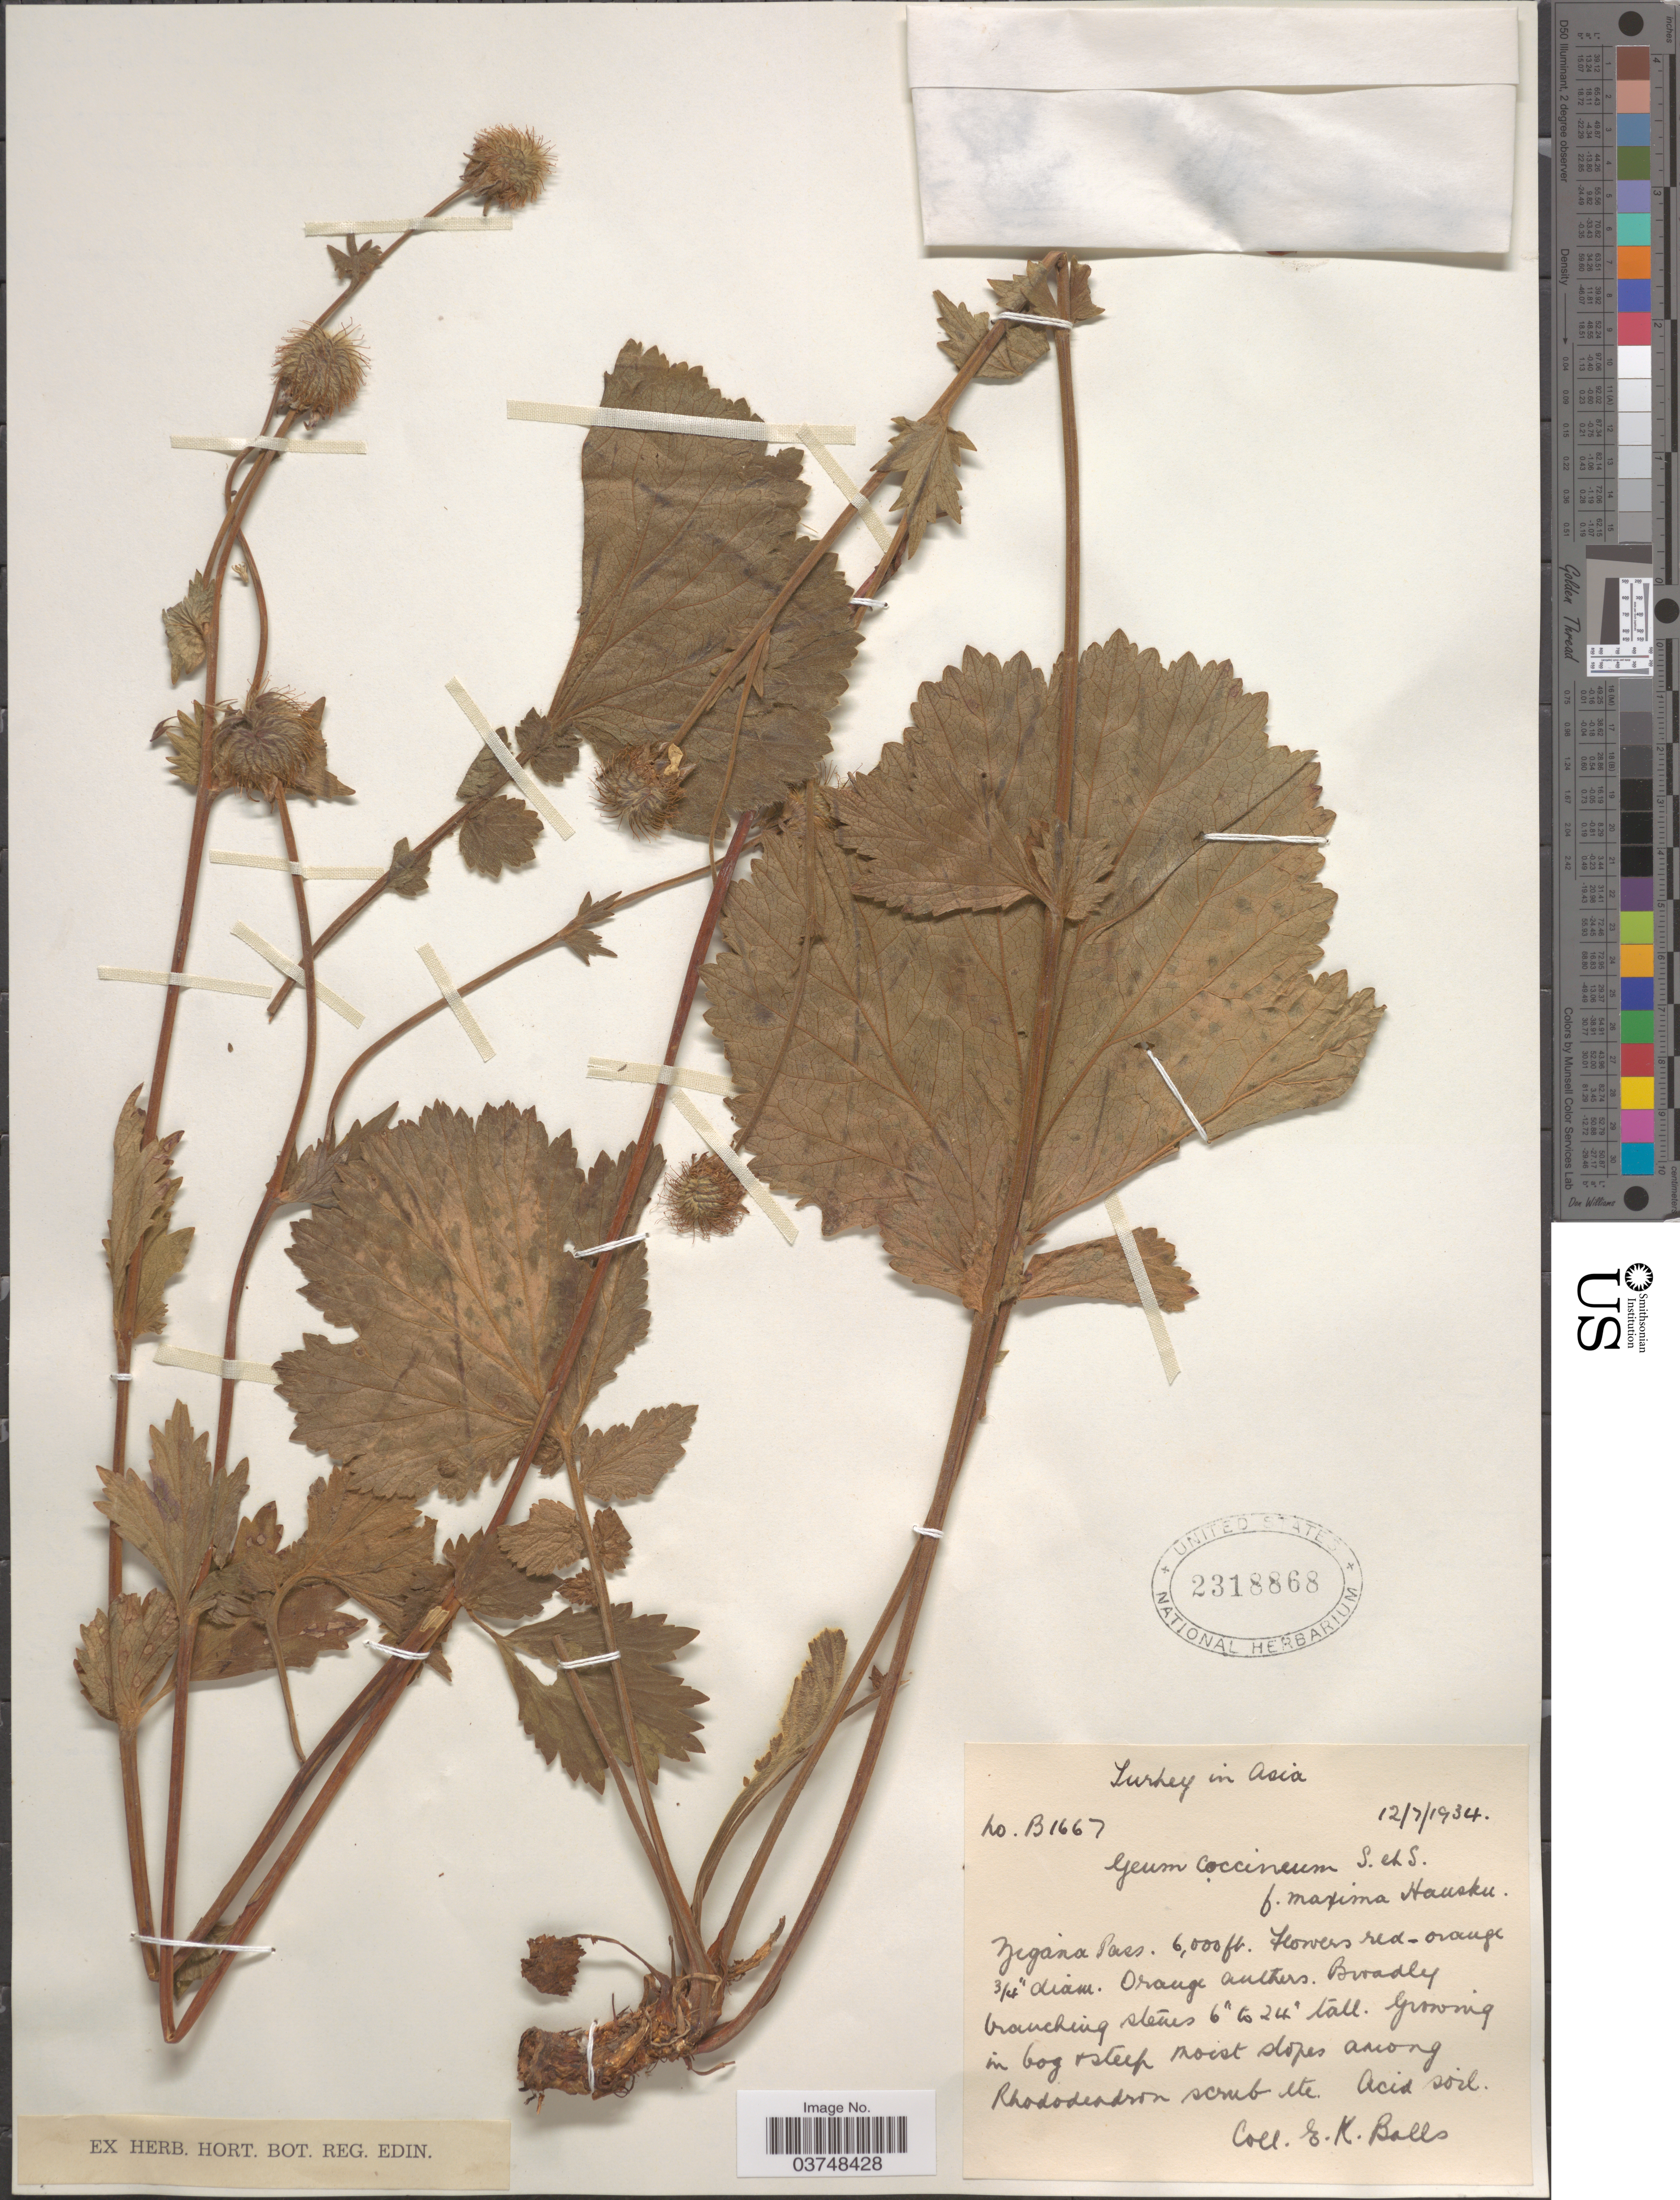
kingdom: Plantae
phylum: Tracheophyta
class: Magnoliopsida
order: Rosales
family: Rosaceae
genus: Geum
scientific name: Geum coccineum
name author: Sm.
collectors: E. K. Balls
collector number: B1667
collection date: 1934-07-12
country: Turkey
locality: Turkey in Asia. Zegana Pass.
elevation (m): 1829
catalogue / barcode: US 2318868